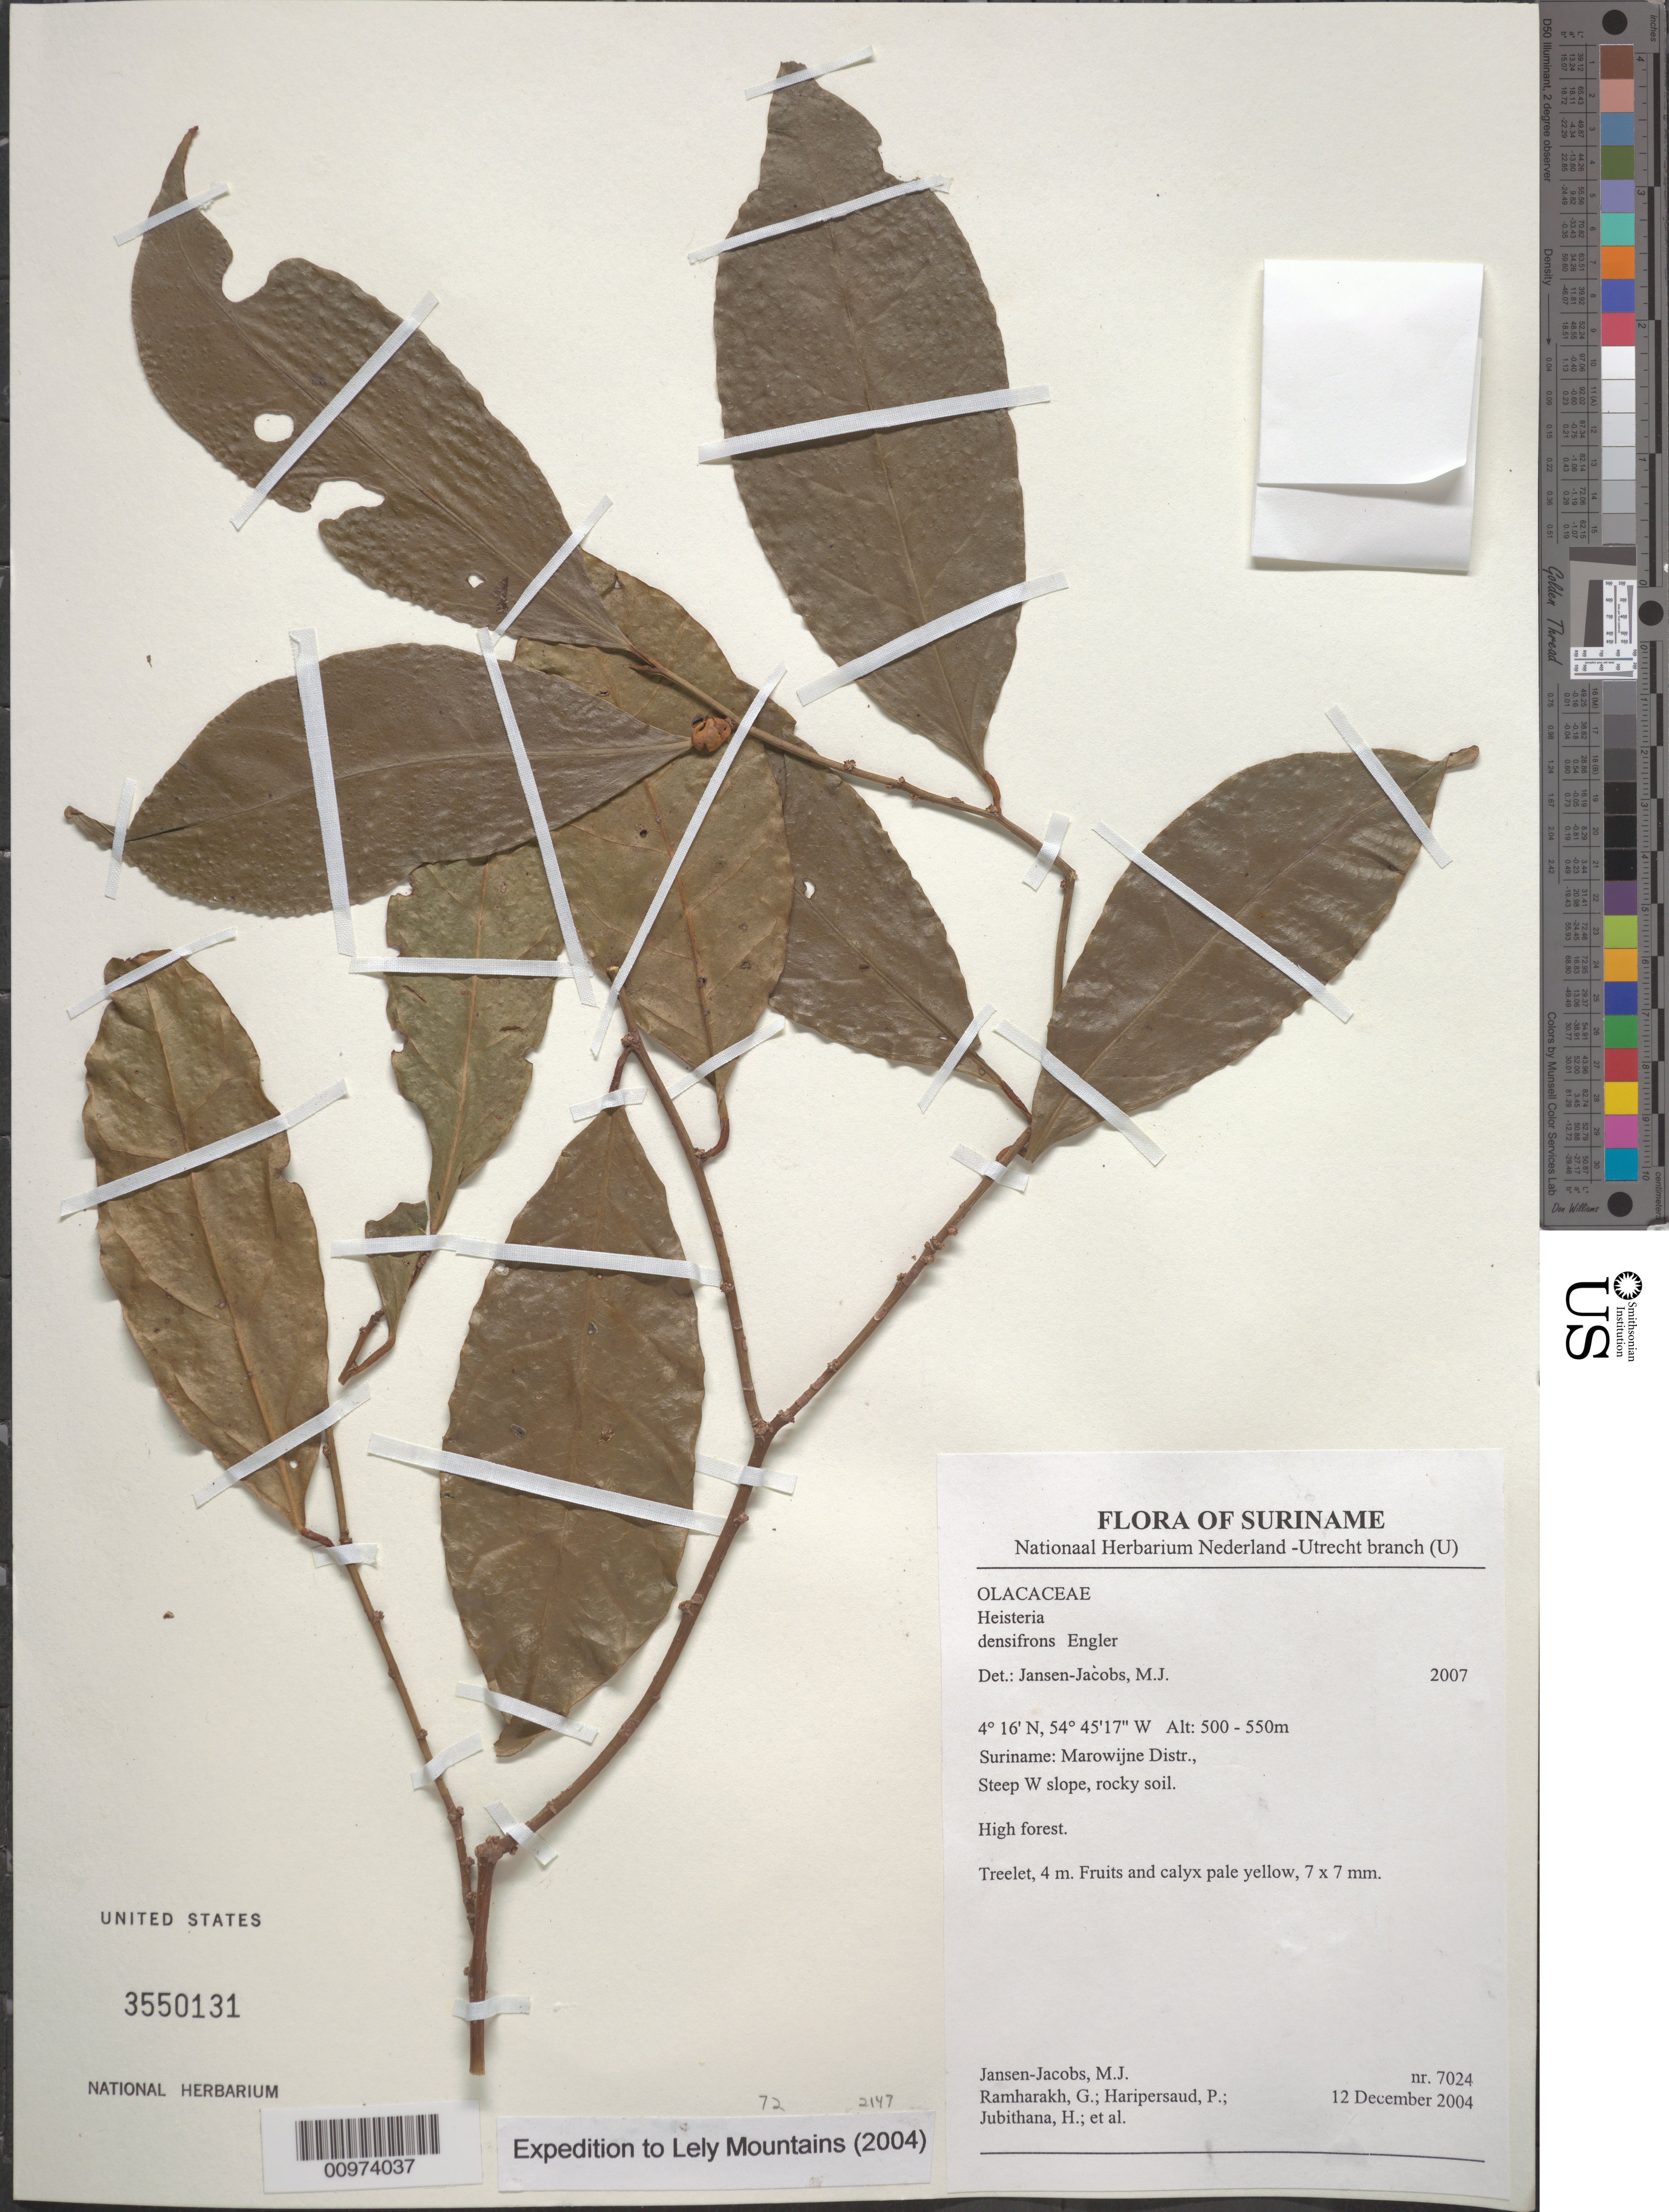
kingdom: Plantae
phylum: Tracheophyta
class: Magnoliopsida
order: Santalales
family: Erythropalaceae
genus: Heisteria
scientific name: Heisteria densifrons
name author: Engl.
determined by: Jansen-Jacobs, M. J., (U), Nationaal Herbarium Nederland, Utrecht University branch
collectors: M. J. Jansen-Jacobs et al.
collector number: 7024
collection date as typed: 12-Dec-04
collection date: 2004-12-12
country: Suriname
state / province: Marowijne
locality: Marowijne Distr., steep W slope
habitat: Rocky soil. High forest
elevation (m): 500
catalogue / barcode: US 3550131